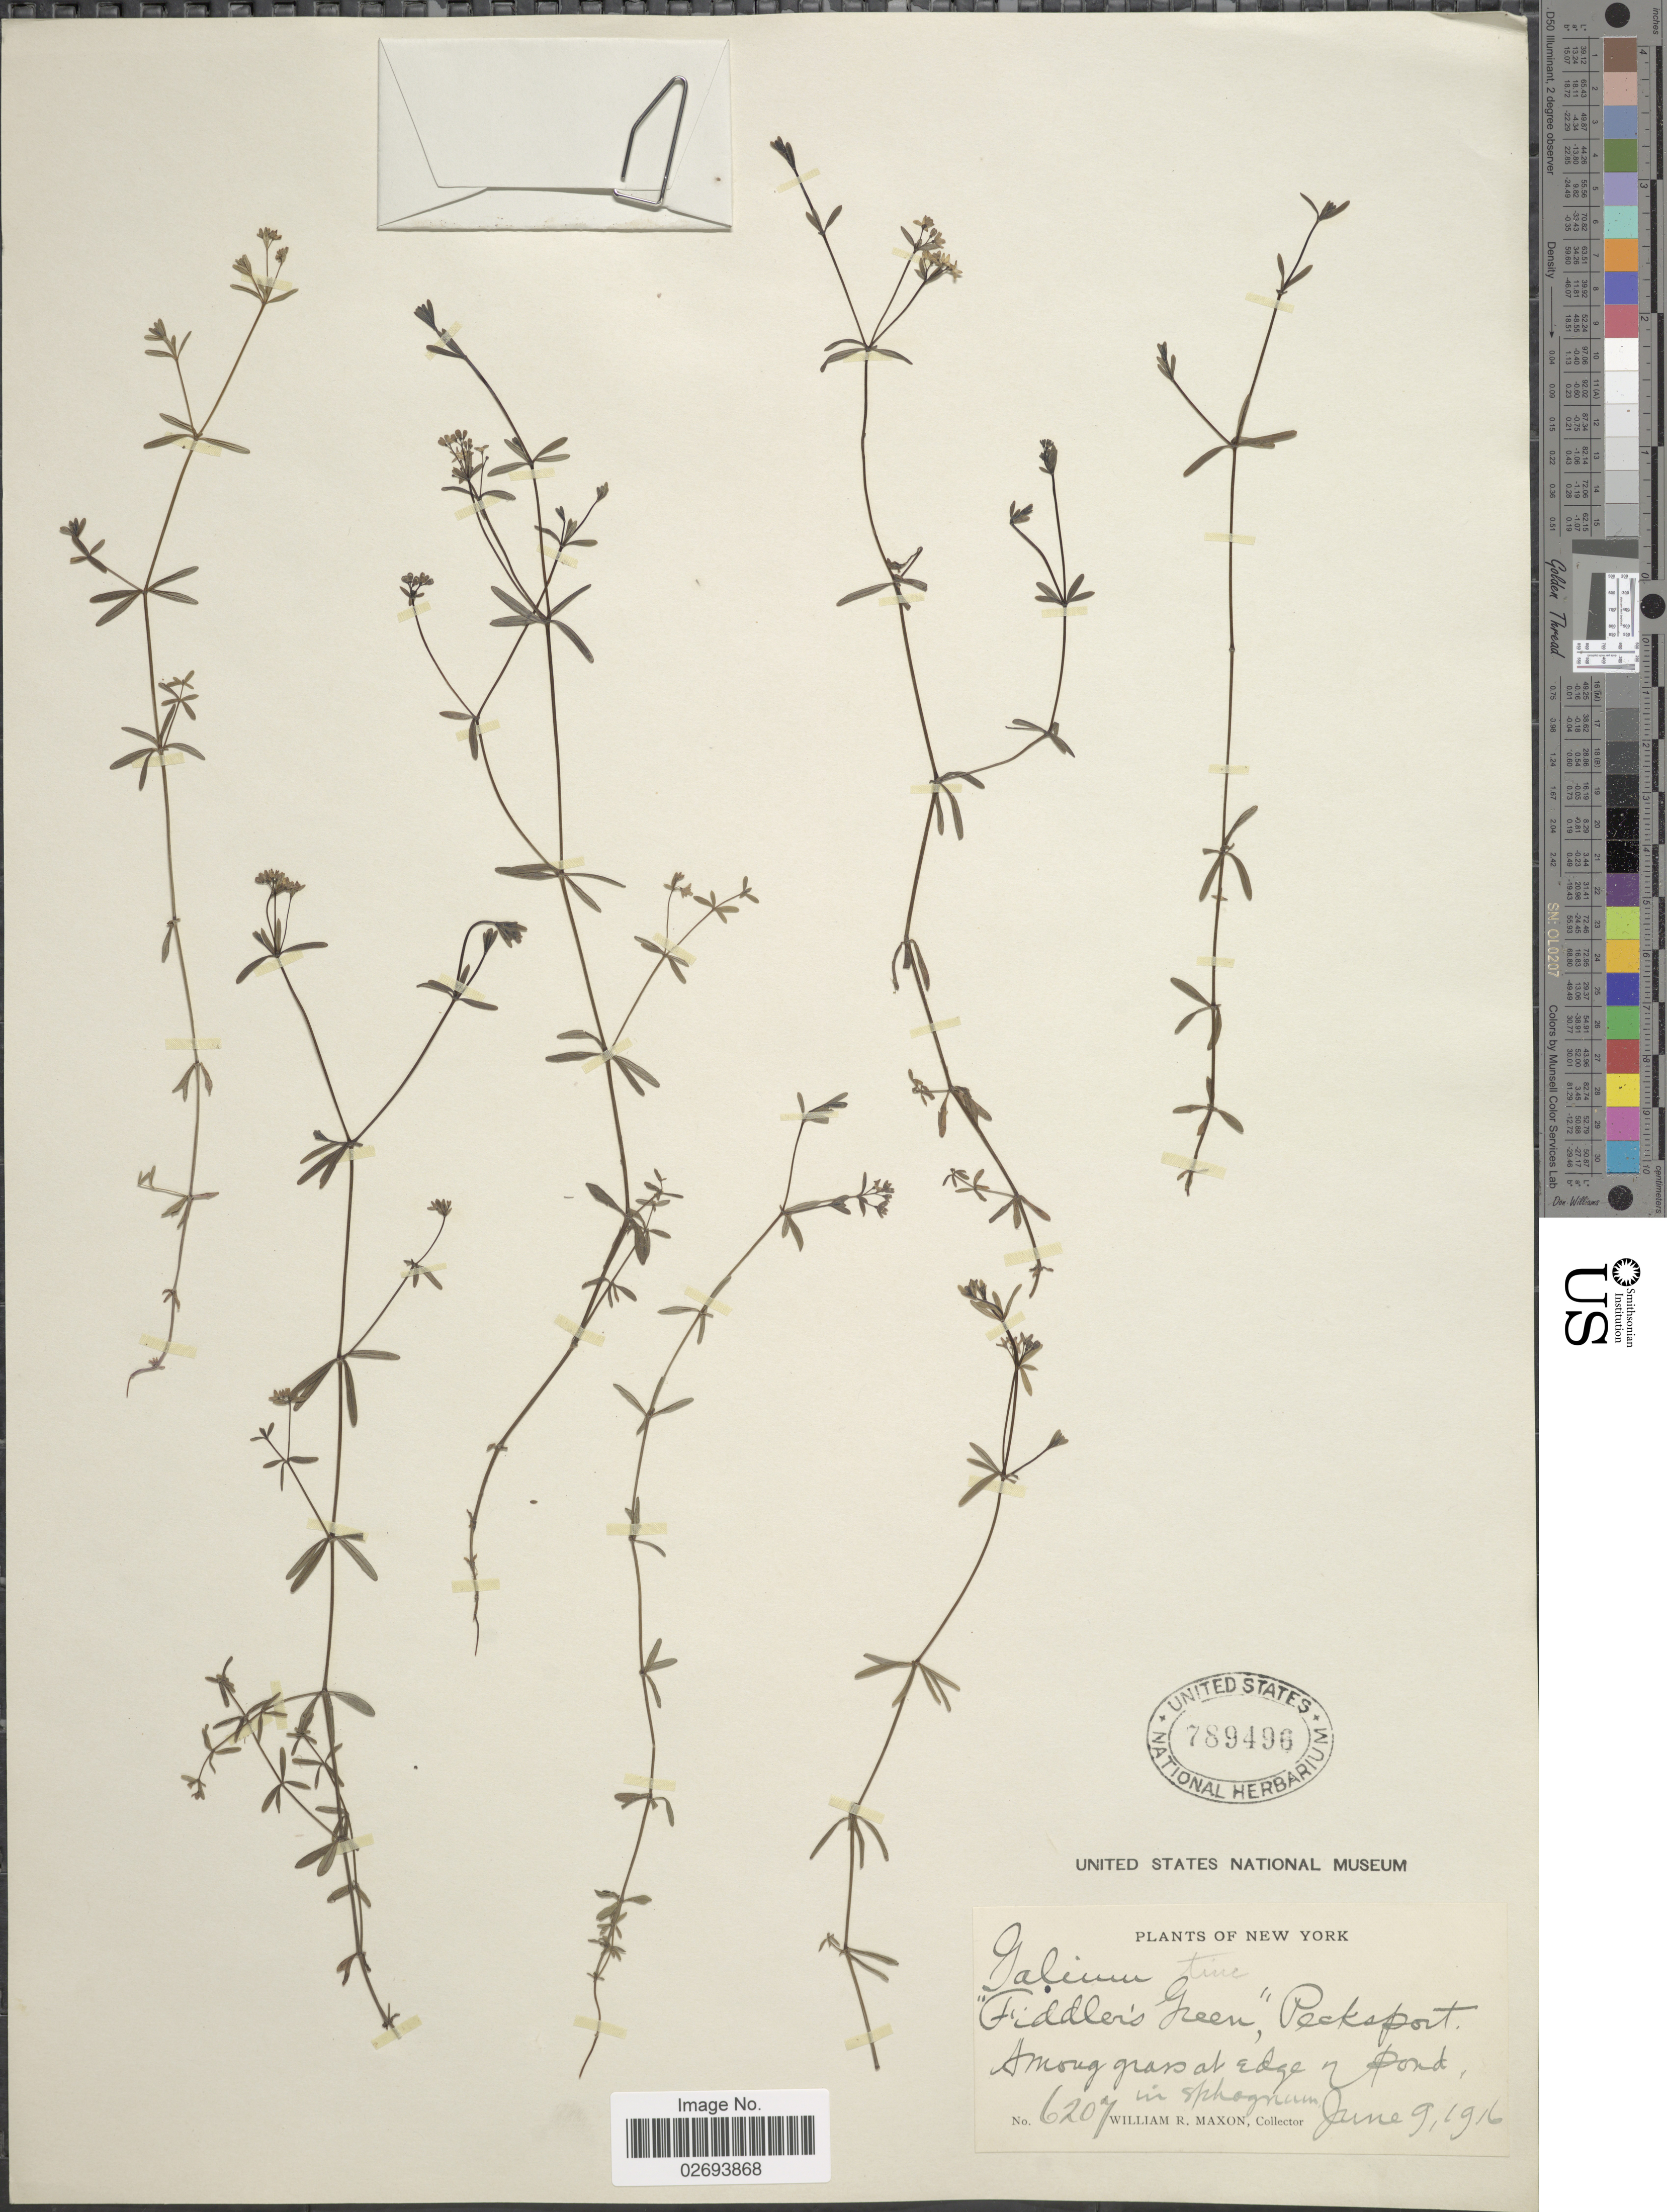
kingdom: Plantae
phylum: Tracheophyta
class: Magnoliopsida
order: Gentianales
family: Rubiaceae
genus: Galium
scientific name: Galium tinctorium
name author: (L.) Scop.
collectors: W. R. Maxon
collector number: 6207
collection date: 1916-06-09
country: United States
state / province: New York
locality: Among grass at edge of pond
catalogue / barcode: US 789496